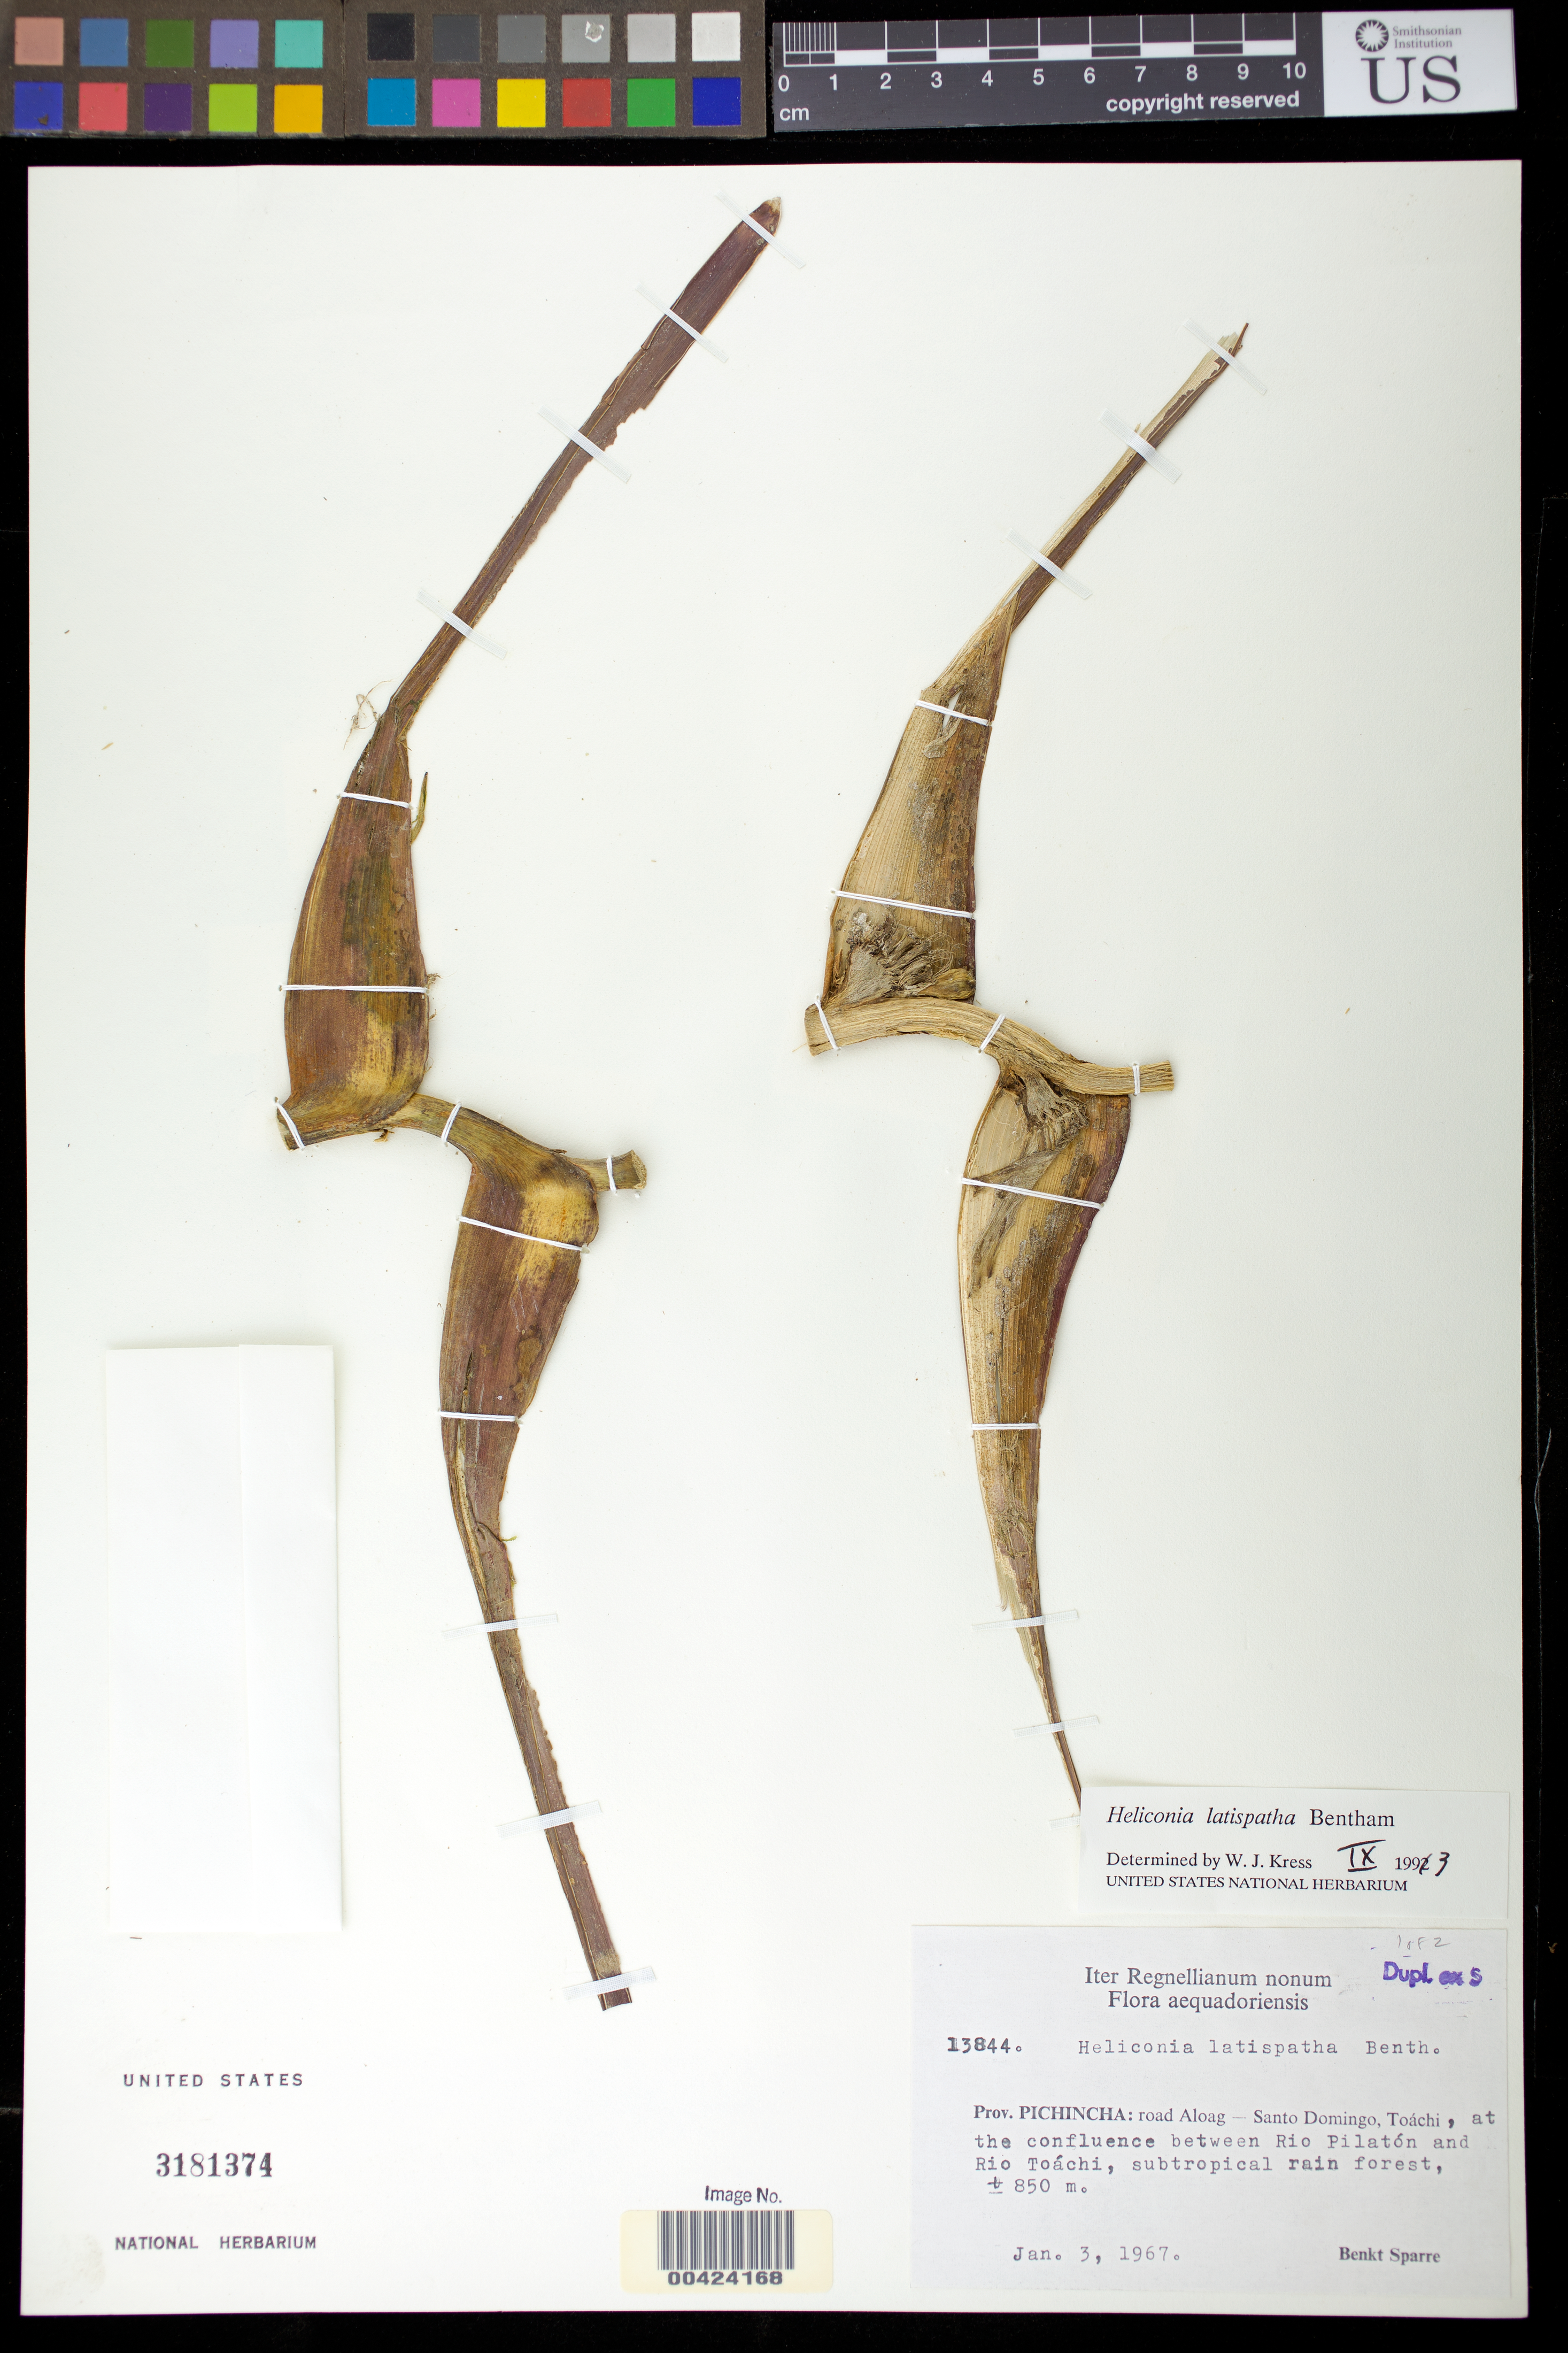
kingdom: Plantae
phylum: Tracheophyta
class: Liliopsida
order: Zingiberales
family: Heliconiaceae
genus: Heliconia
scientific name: Heliconia latispatha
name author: Benth.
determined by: Kress, W. J., (US), Smithsonian Institution - National Museum of Natural History (UNITED STATES)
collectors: B. Sparre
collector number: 13844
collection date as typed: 03 Jan 1967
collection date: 1967-01-03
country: Ecuador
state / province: Pichincha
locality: Road aloag - Santo omingo, toachi; at confluence between Rio pilaton and Rio toachi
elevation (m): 850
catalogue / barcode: US 3181374